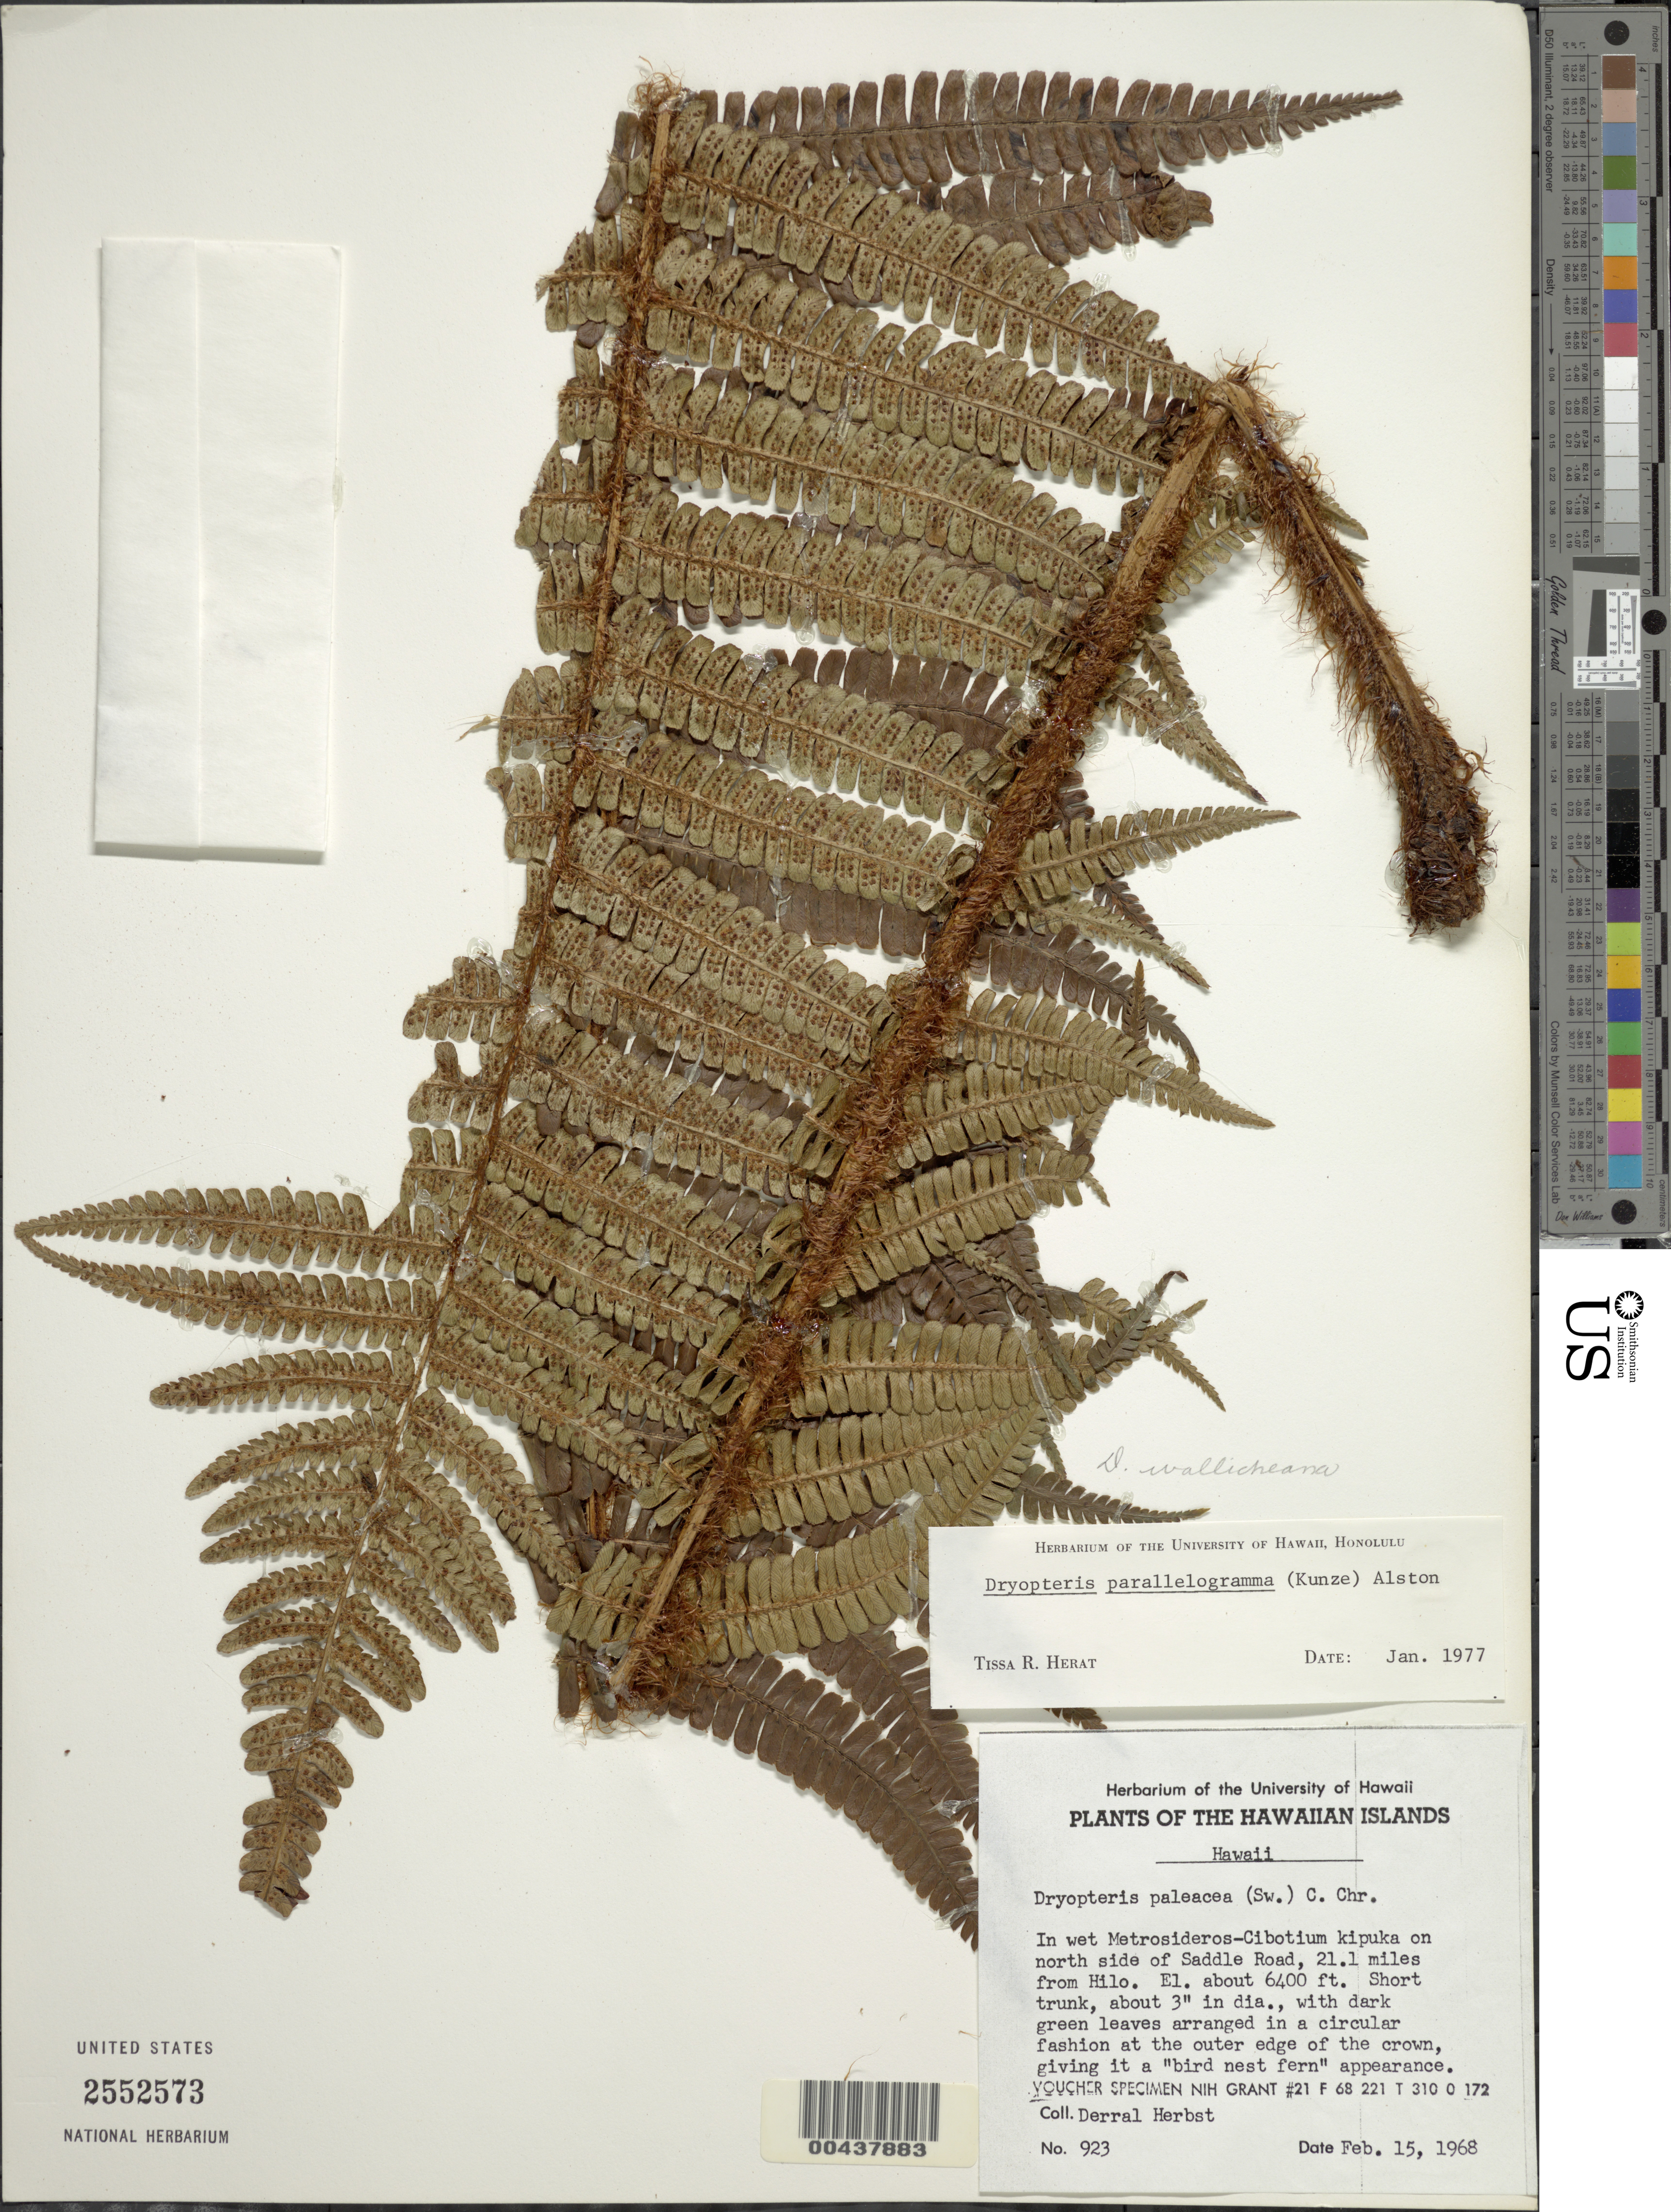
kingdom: Plantae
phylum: Tracheophyta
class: Polypodiopsida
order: Polypodiales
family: Dryopteridaceae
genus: Dryopteris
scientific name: Dryopteris wallichiana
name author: (Spreng.) Hyl.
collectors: D. R. Herbst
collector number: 923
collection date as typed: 15 Feb 1968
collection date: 1968-02-15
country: United States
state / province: Hawaii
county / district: Hawaii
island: Hawaii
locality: on N side of Saddle Road, 21.1 mi from Hilo.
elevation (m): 1951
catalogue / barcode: US 2552573